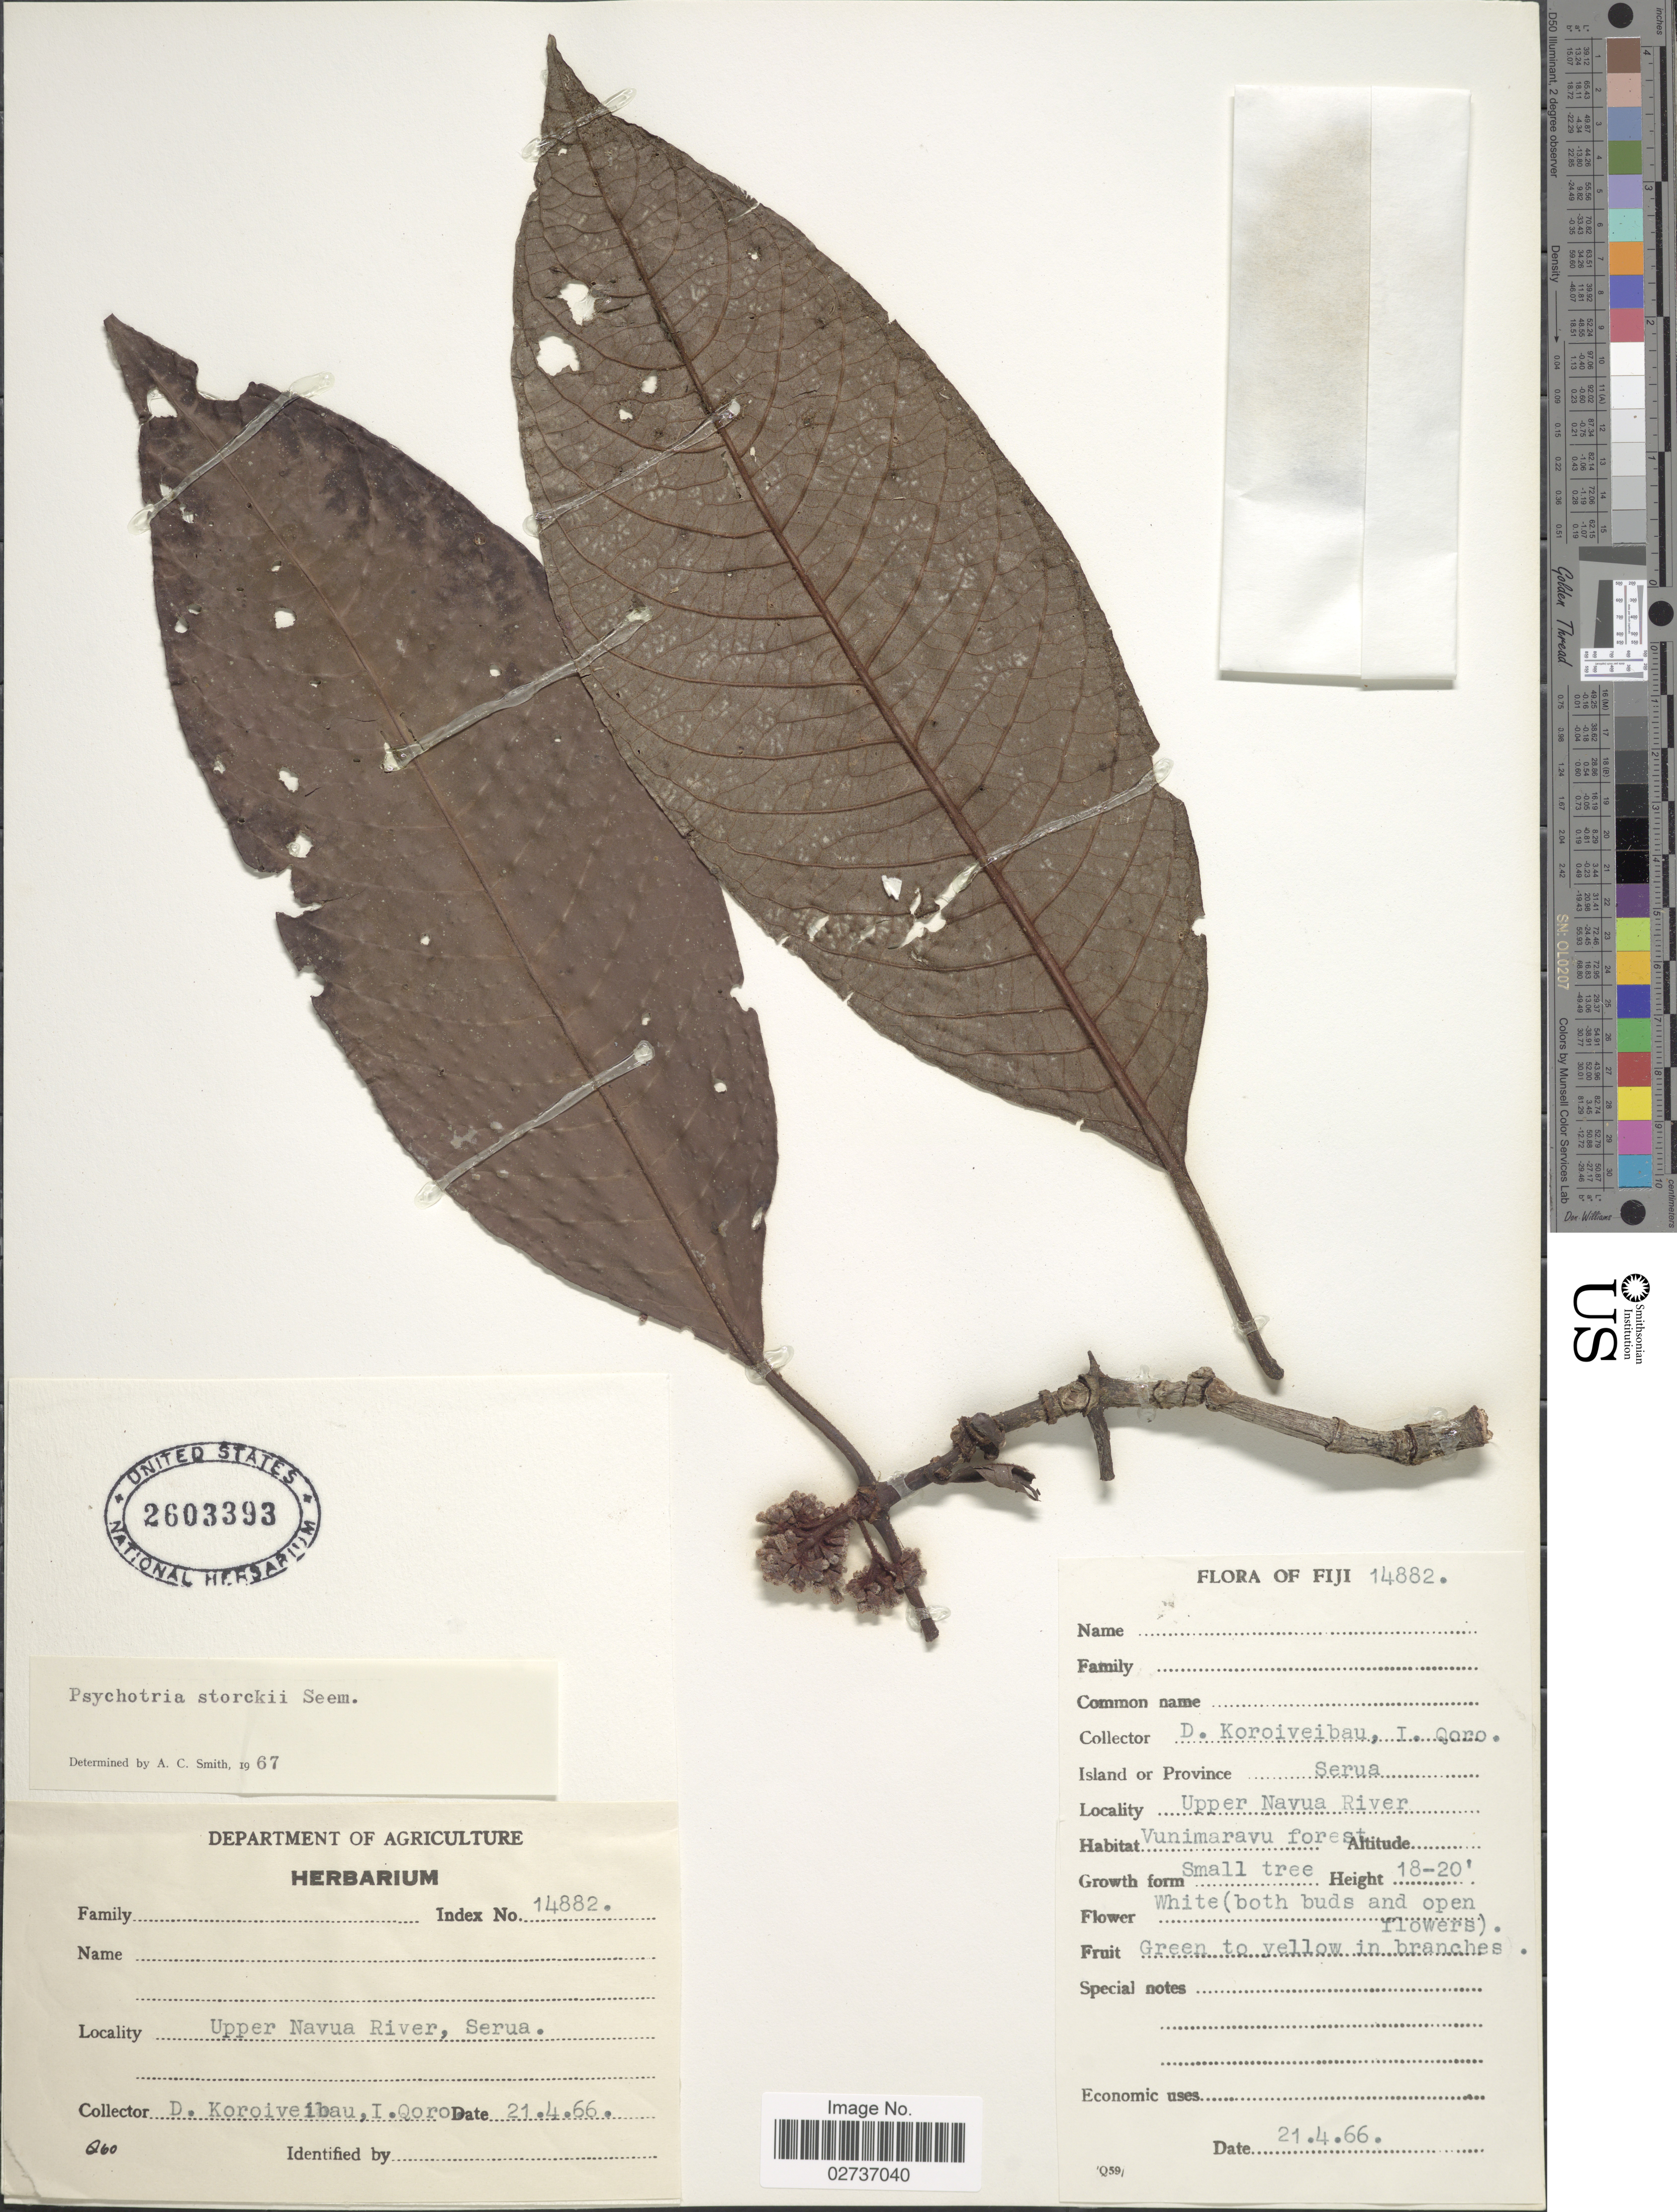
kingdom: Plantae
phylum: Tracheophyta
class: Magnoliopsida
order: Gentianales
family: Rubiaceae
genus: Psychotria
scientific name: Psychotria storckii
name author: Seem.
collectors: D. Koroiveibau & I. Qoro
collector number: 14882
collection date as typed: Transcribed d/m/y: 21/4/66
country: Fiji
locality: Serua. Upper Navua River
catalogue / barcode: US 2603393